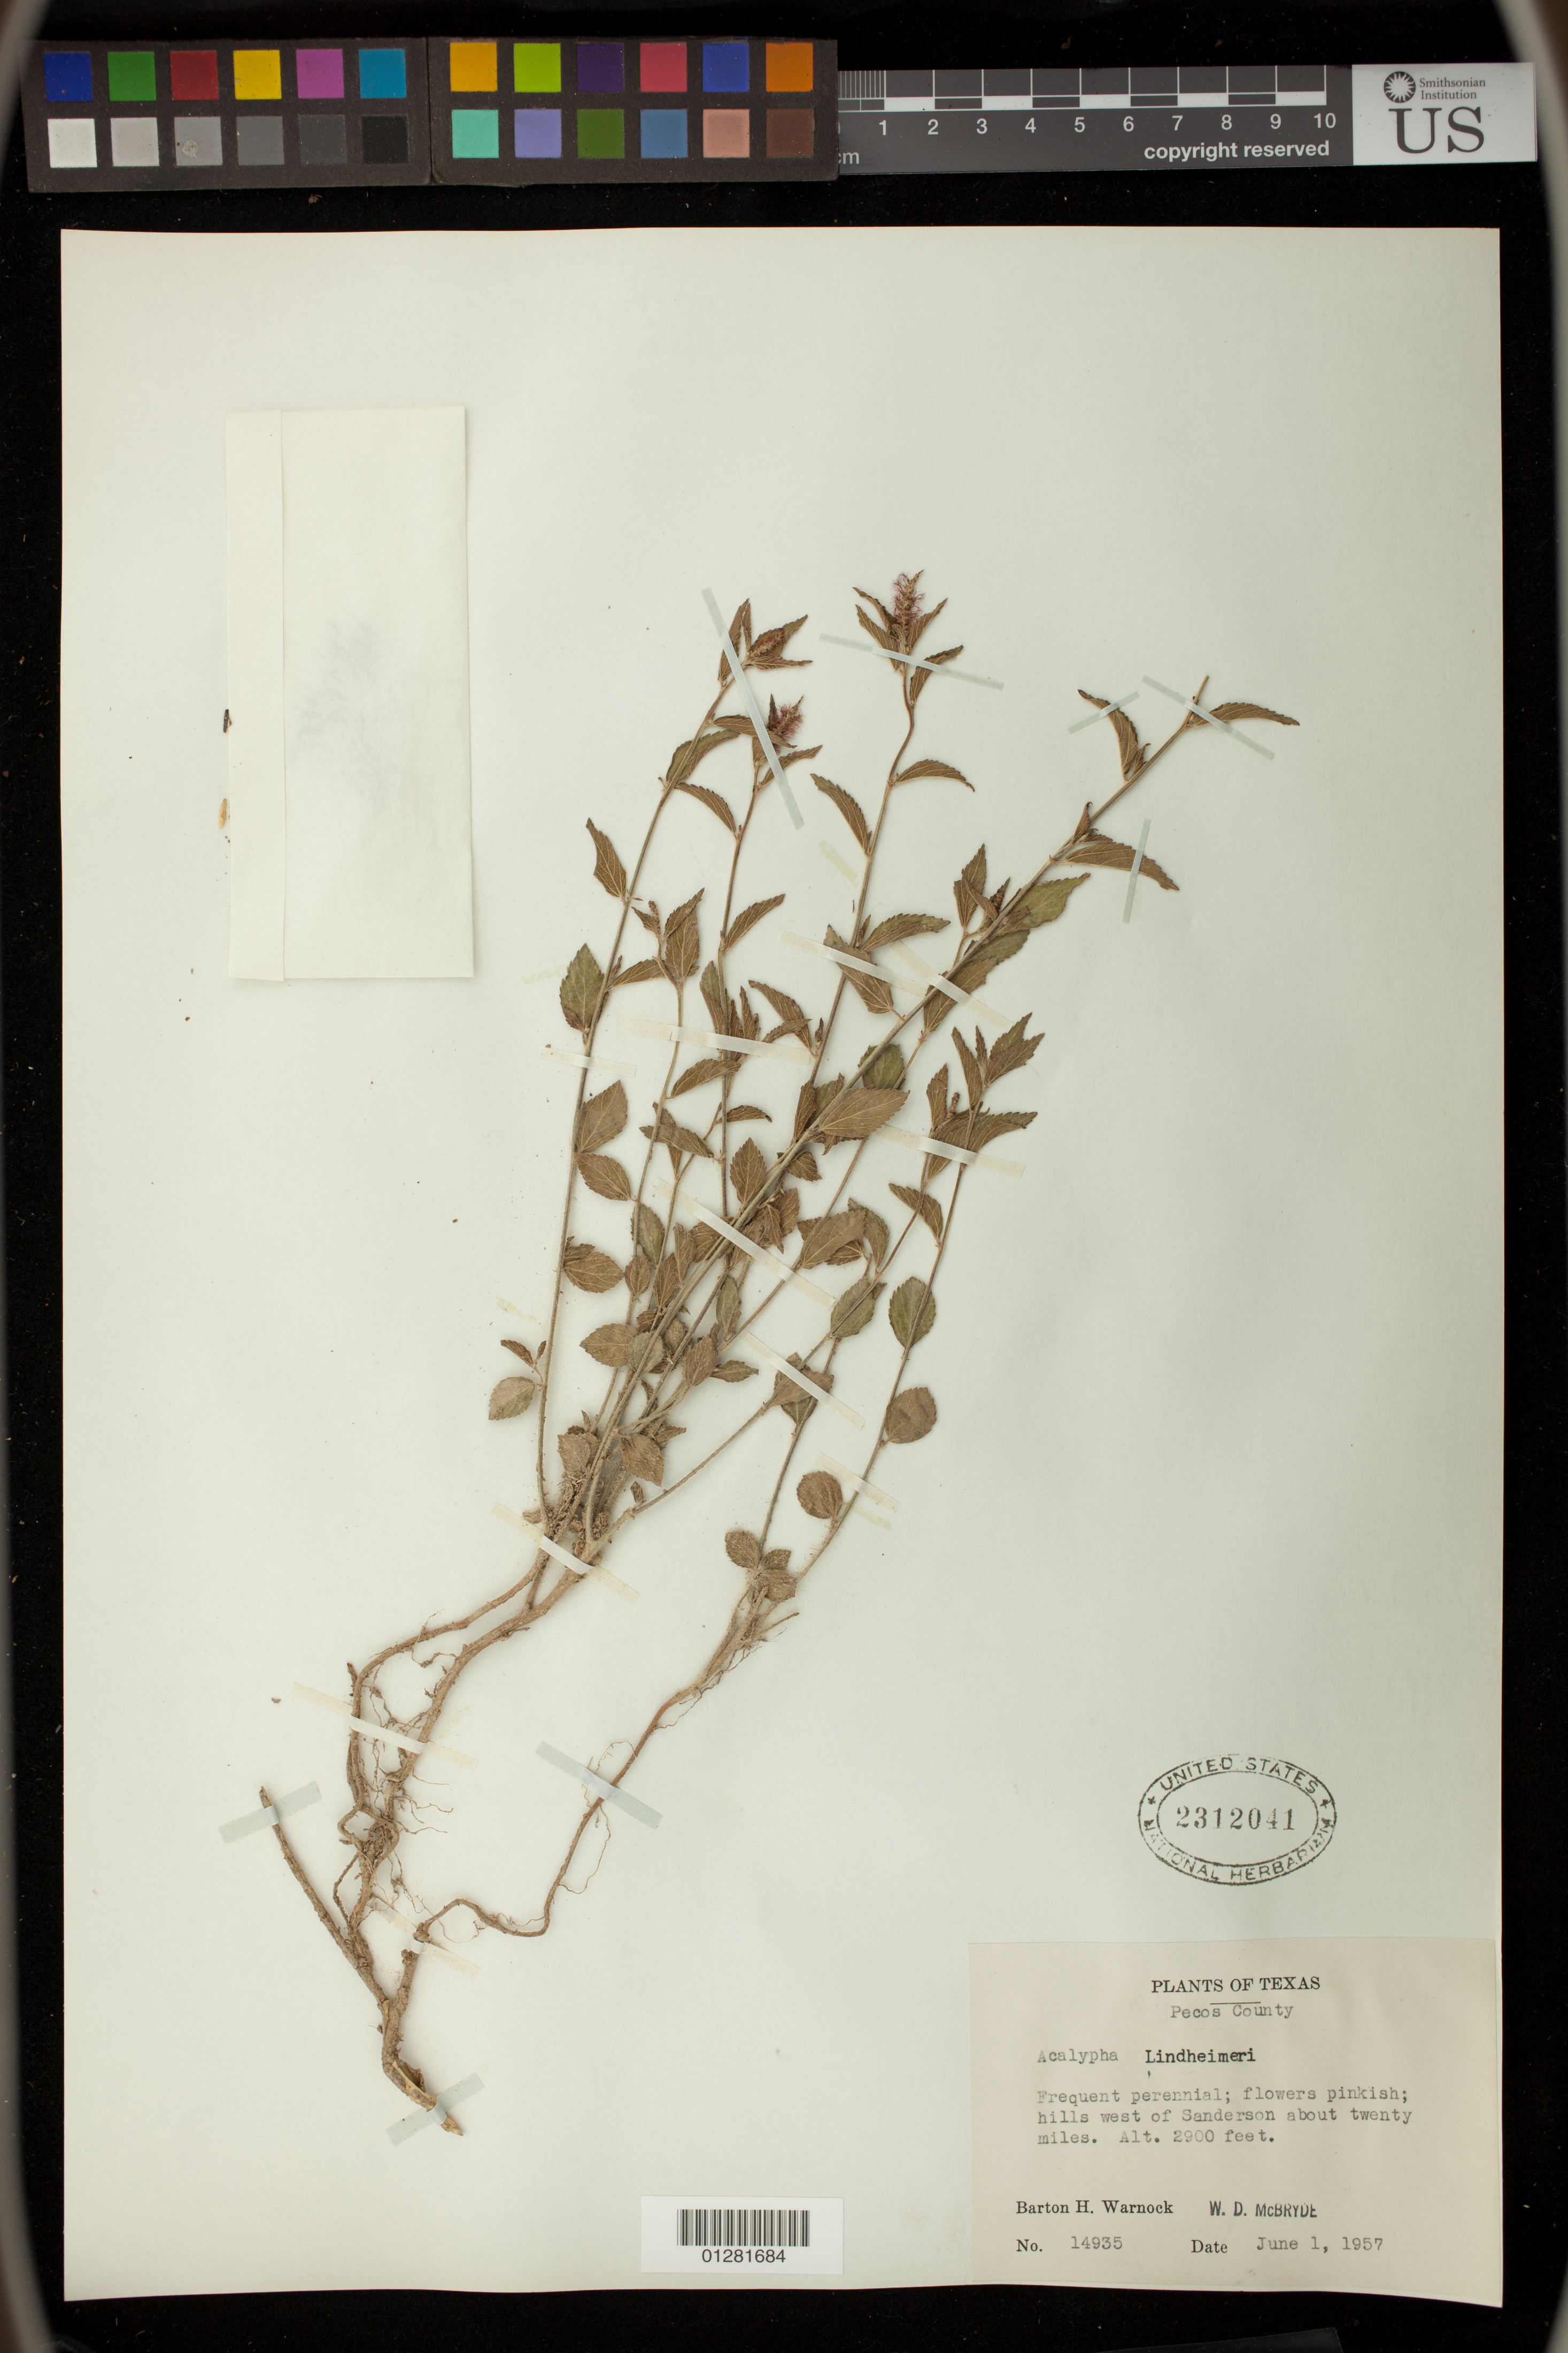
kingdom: Plantae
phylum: Tracheophyta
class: Magnoliopsida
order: Malpighiales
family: Euphorbiaceae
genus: Acalypha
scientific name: Acalypha lindheimeri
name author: Müll. Arg.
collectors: W. McBryde & B. H. Warnock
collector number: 14935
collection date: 1957-06-01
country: United States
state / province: Texas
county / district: Pecos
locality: Hills west of Sanderson about 20 miles.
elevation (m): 884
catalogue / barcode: US 2312041